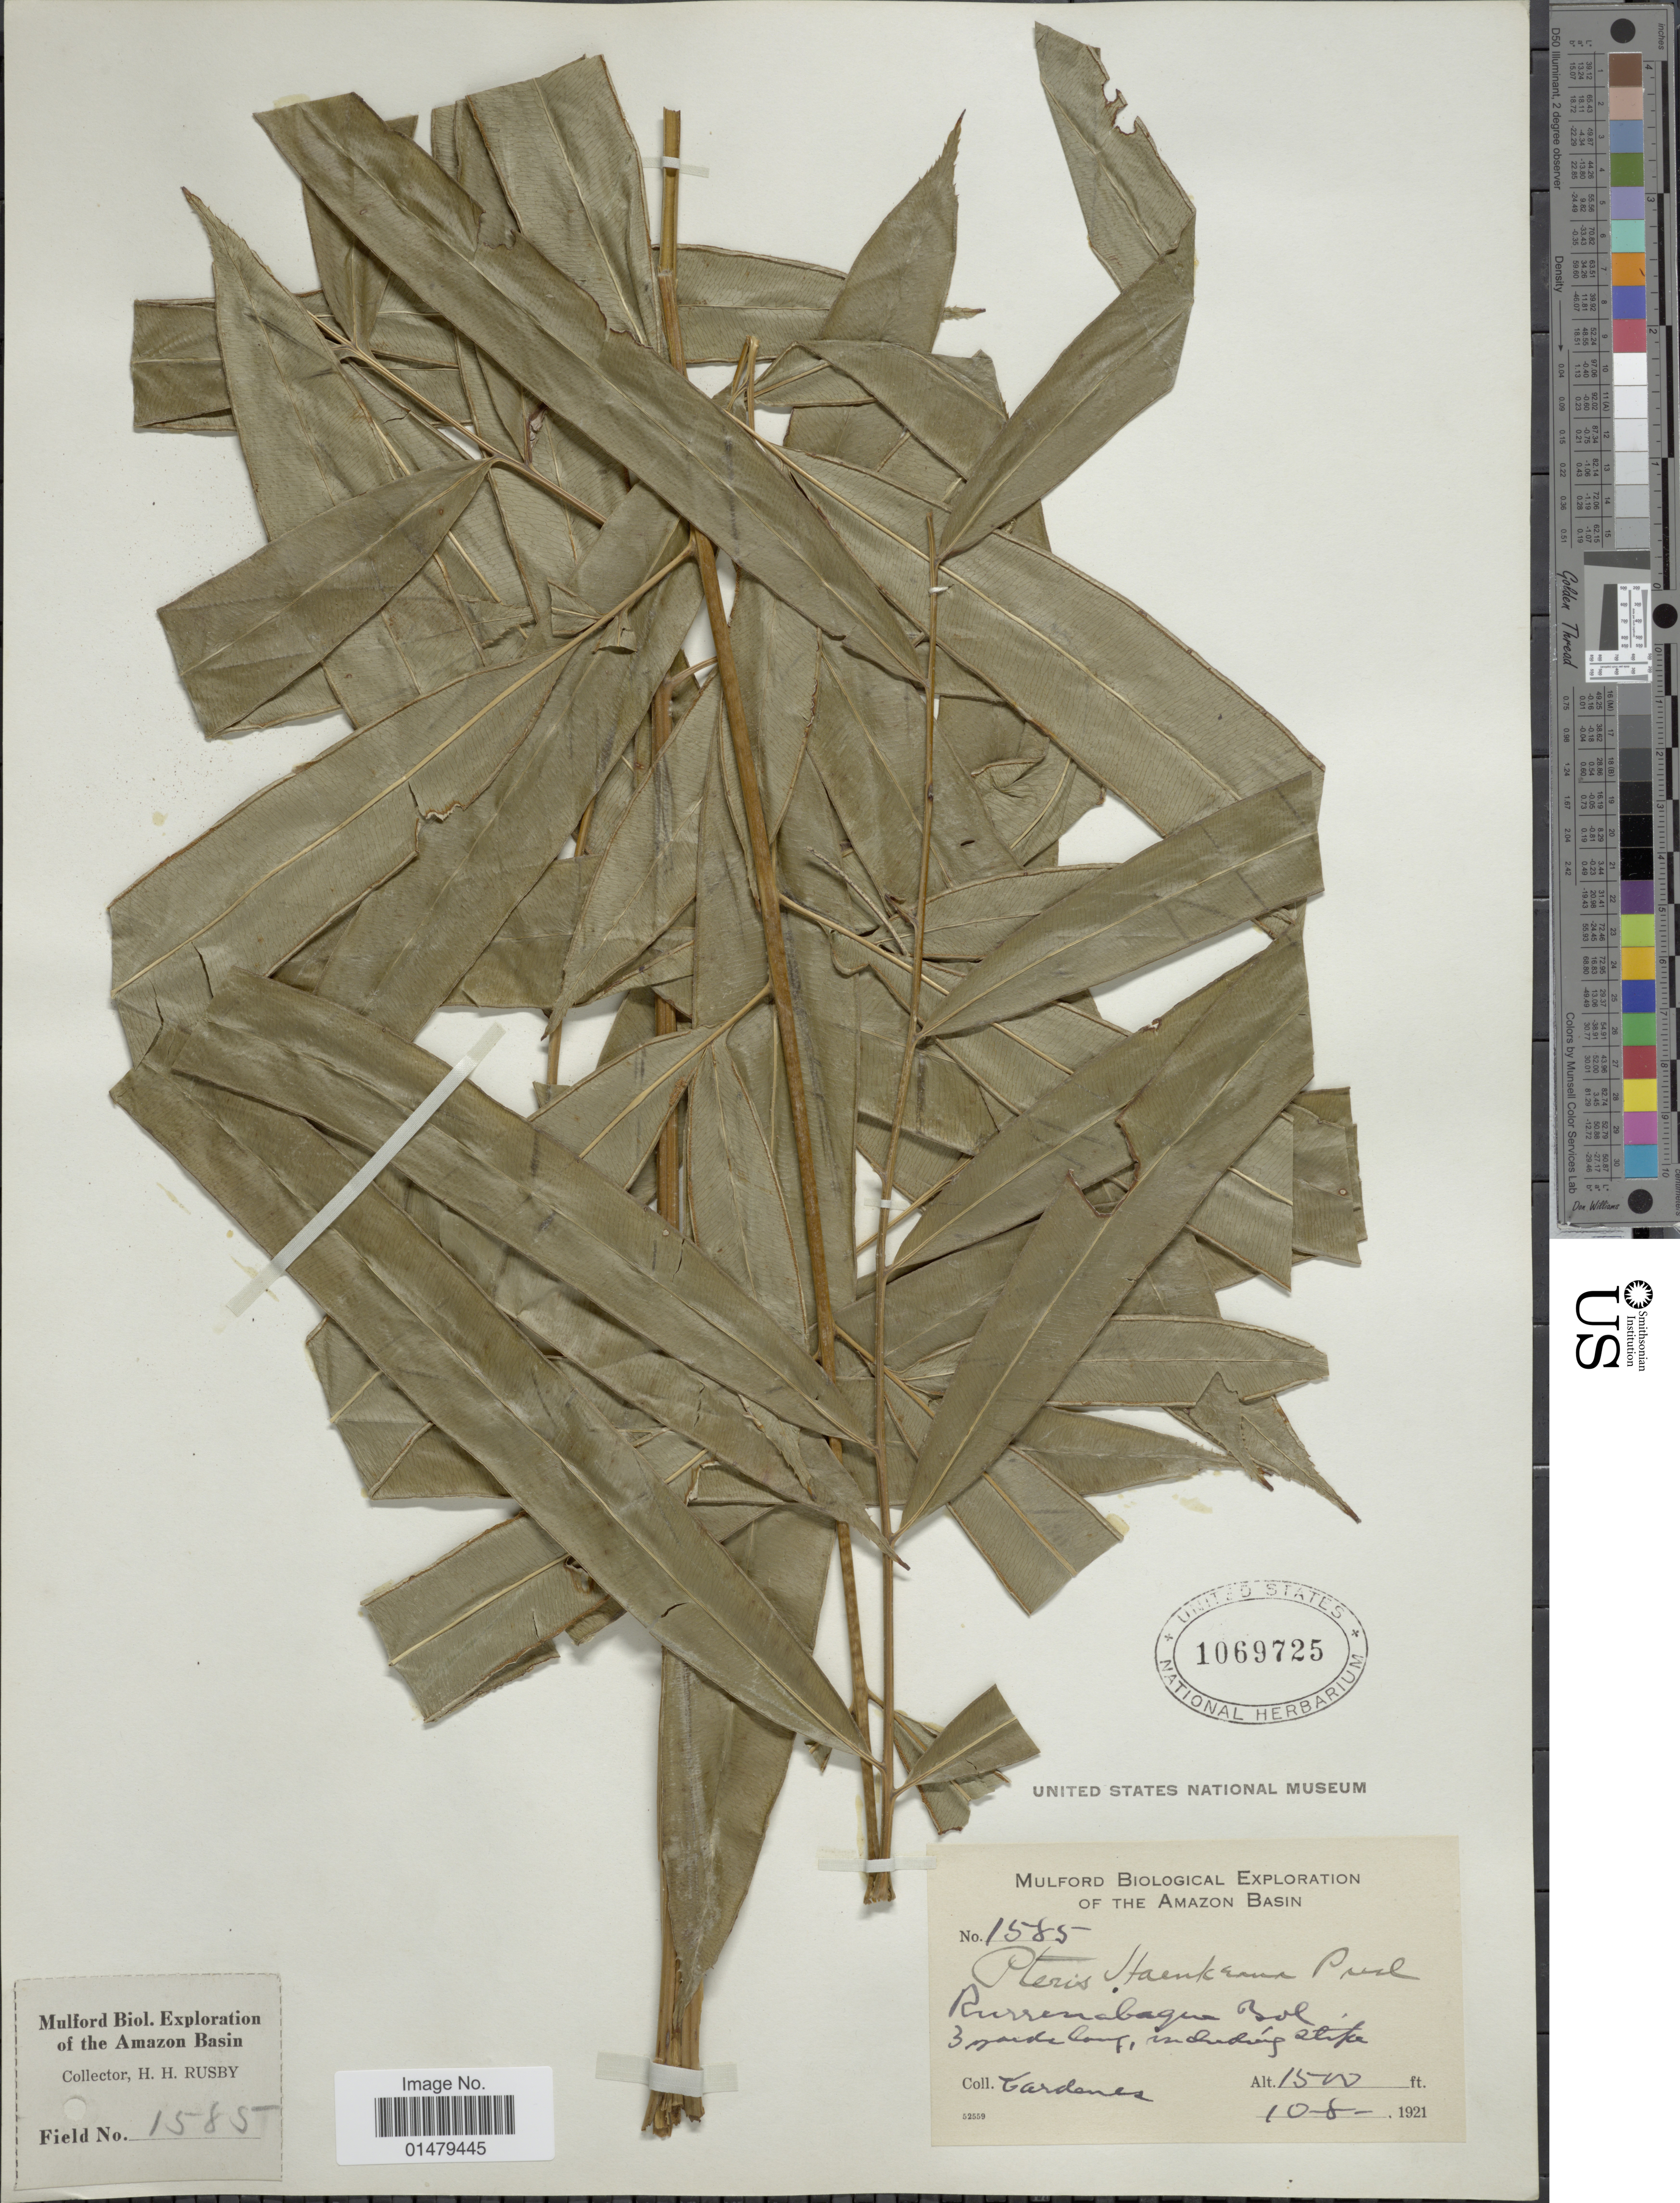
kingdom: Plantae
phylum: Tracheophyta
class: Polypodiopsida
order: Polypodiales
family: Pteridaceae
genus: Pteris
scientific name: Pteris haenkeana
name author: C. Presl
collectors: M. Cárdenas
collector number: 1585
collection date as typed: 10-8-1921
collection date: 1921-10-08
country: Bolivia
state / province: Beni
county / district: José Ballivián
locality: Rurrenabaque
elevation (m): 457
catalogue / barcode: US 1069725